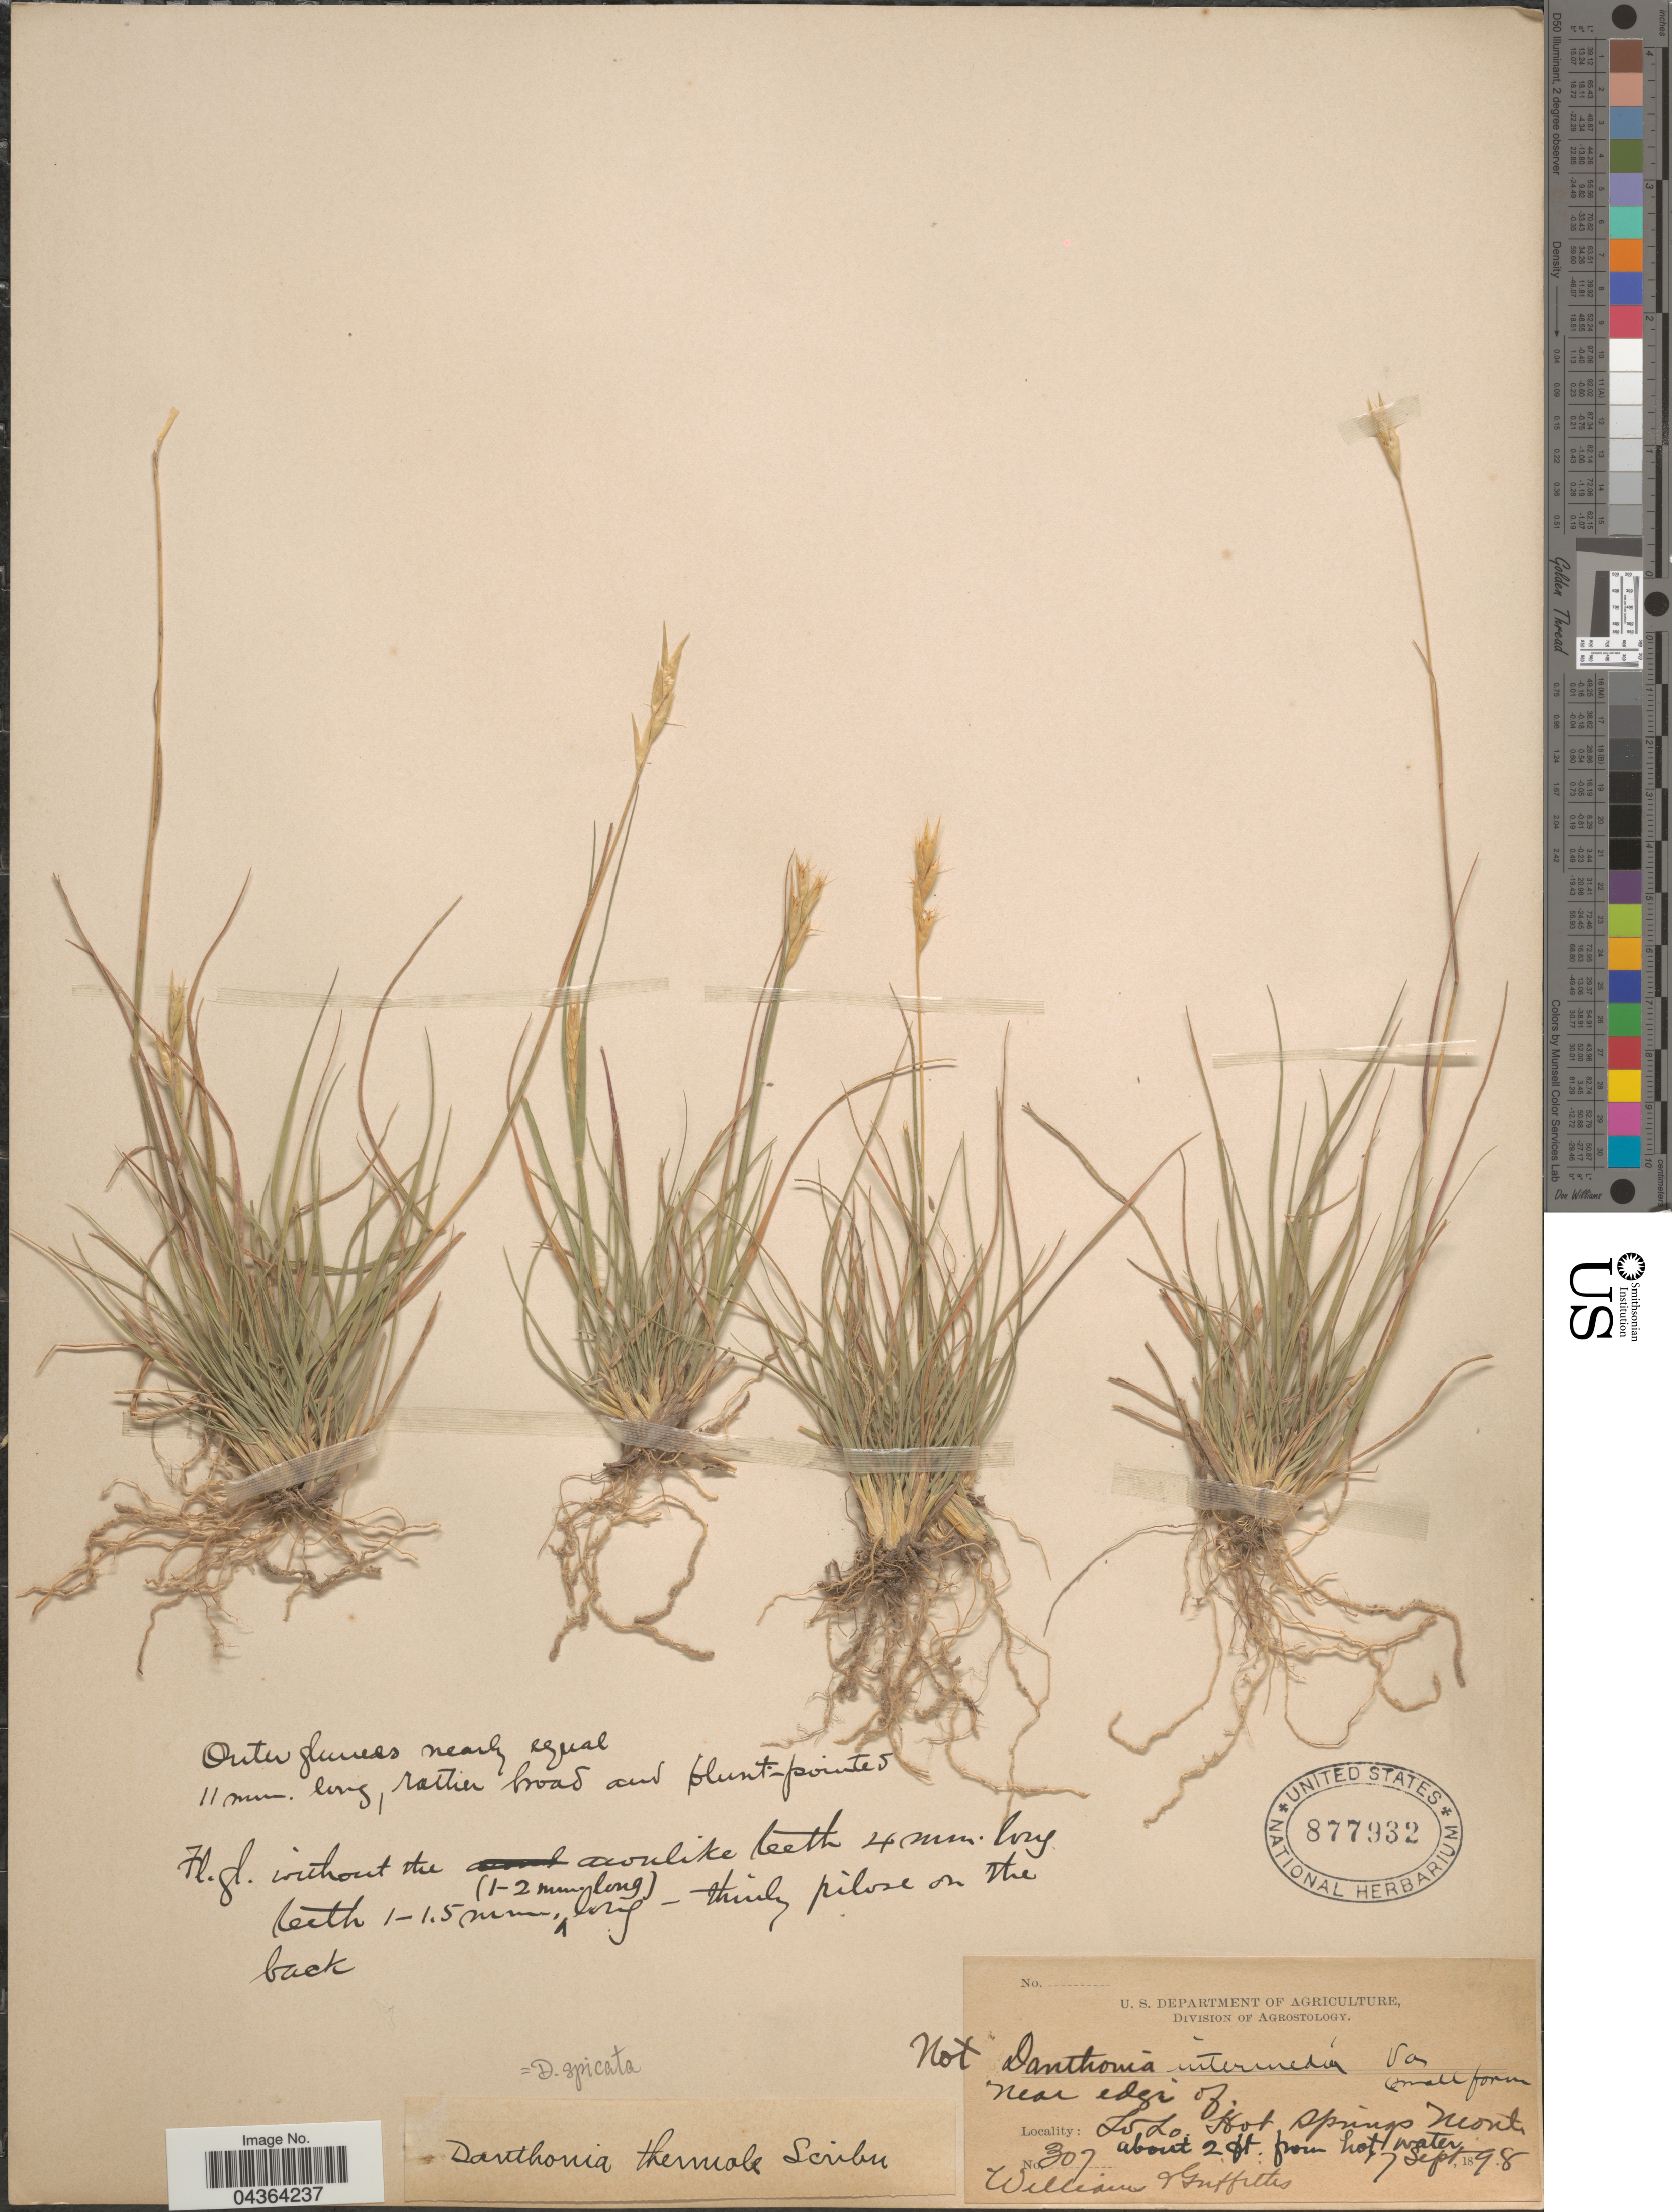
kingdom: Plantae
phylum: Tracheophyta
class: Liliopsida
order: Poales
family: Poaceae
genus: Danthonia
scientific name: Danthonia spicata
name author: (L.) P. Beauv. ex Roem. & Schult.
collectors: -- Williams & -- Griffiths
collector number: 307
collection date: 1898-09-07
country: United States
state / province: Montana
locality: Near edge of Lolo Hot Springs.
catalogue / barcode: US 877932